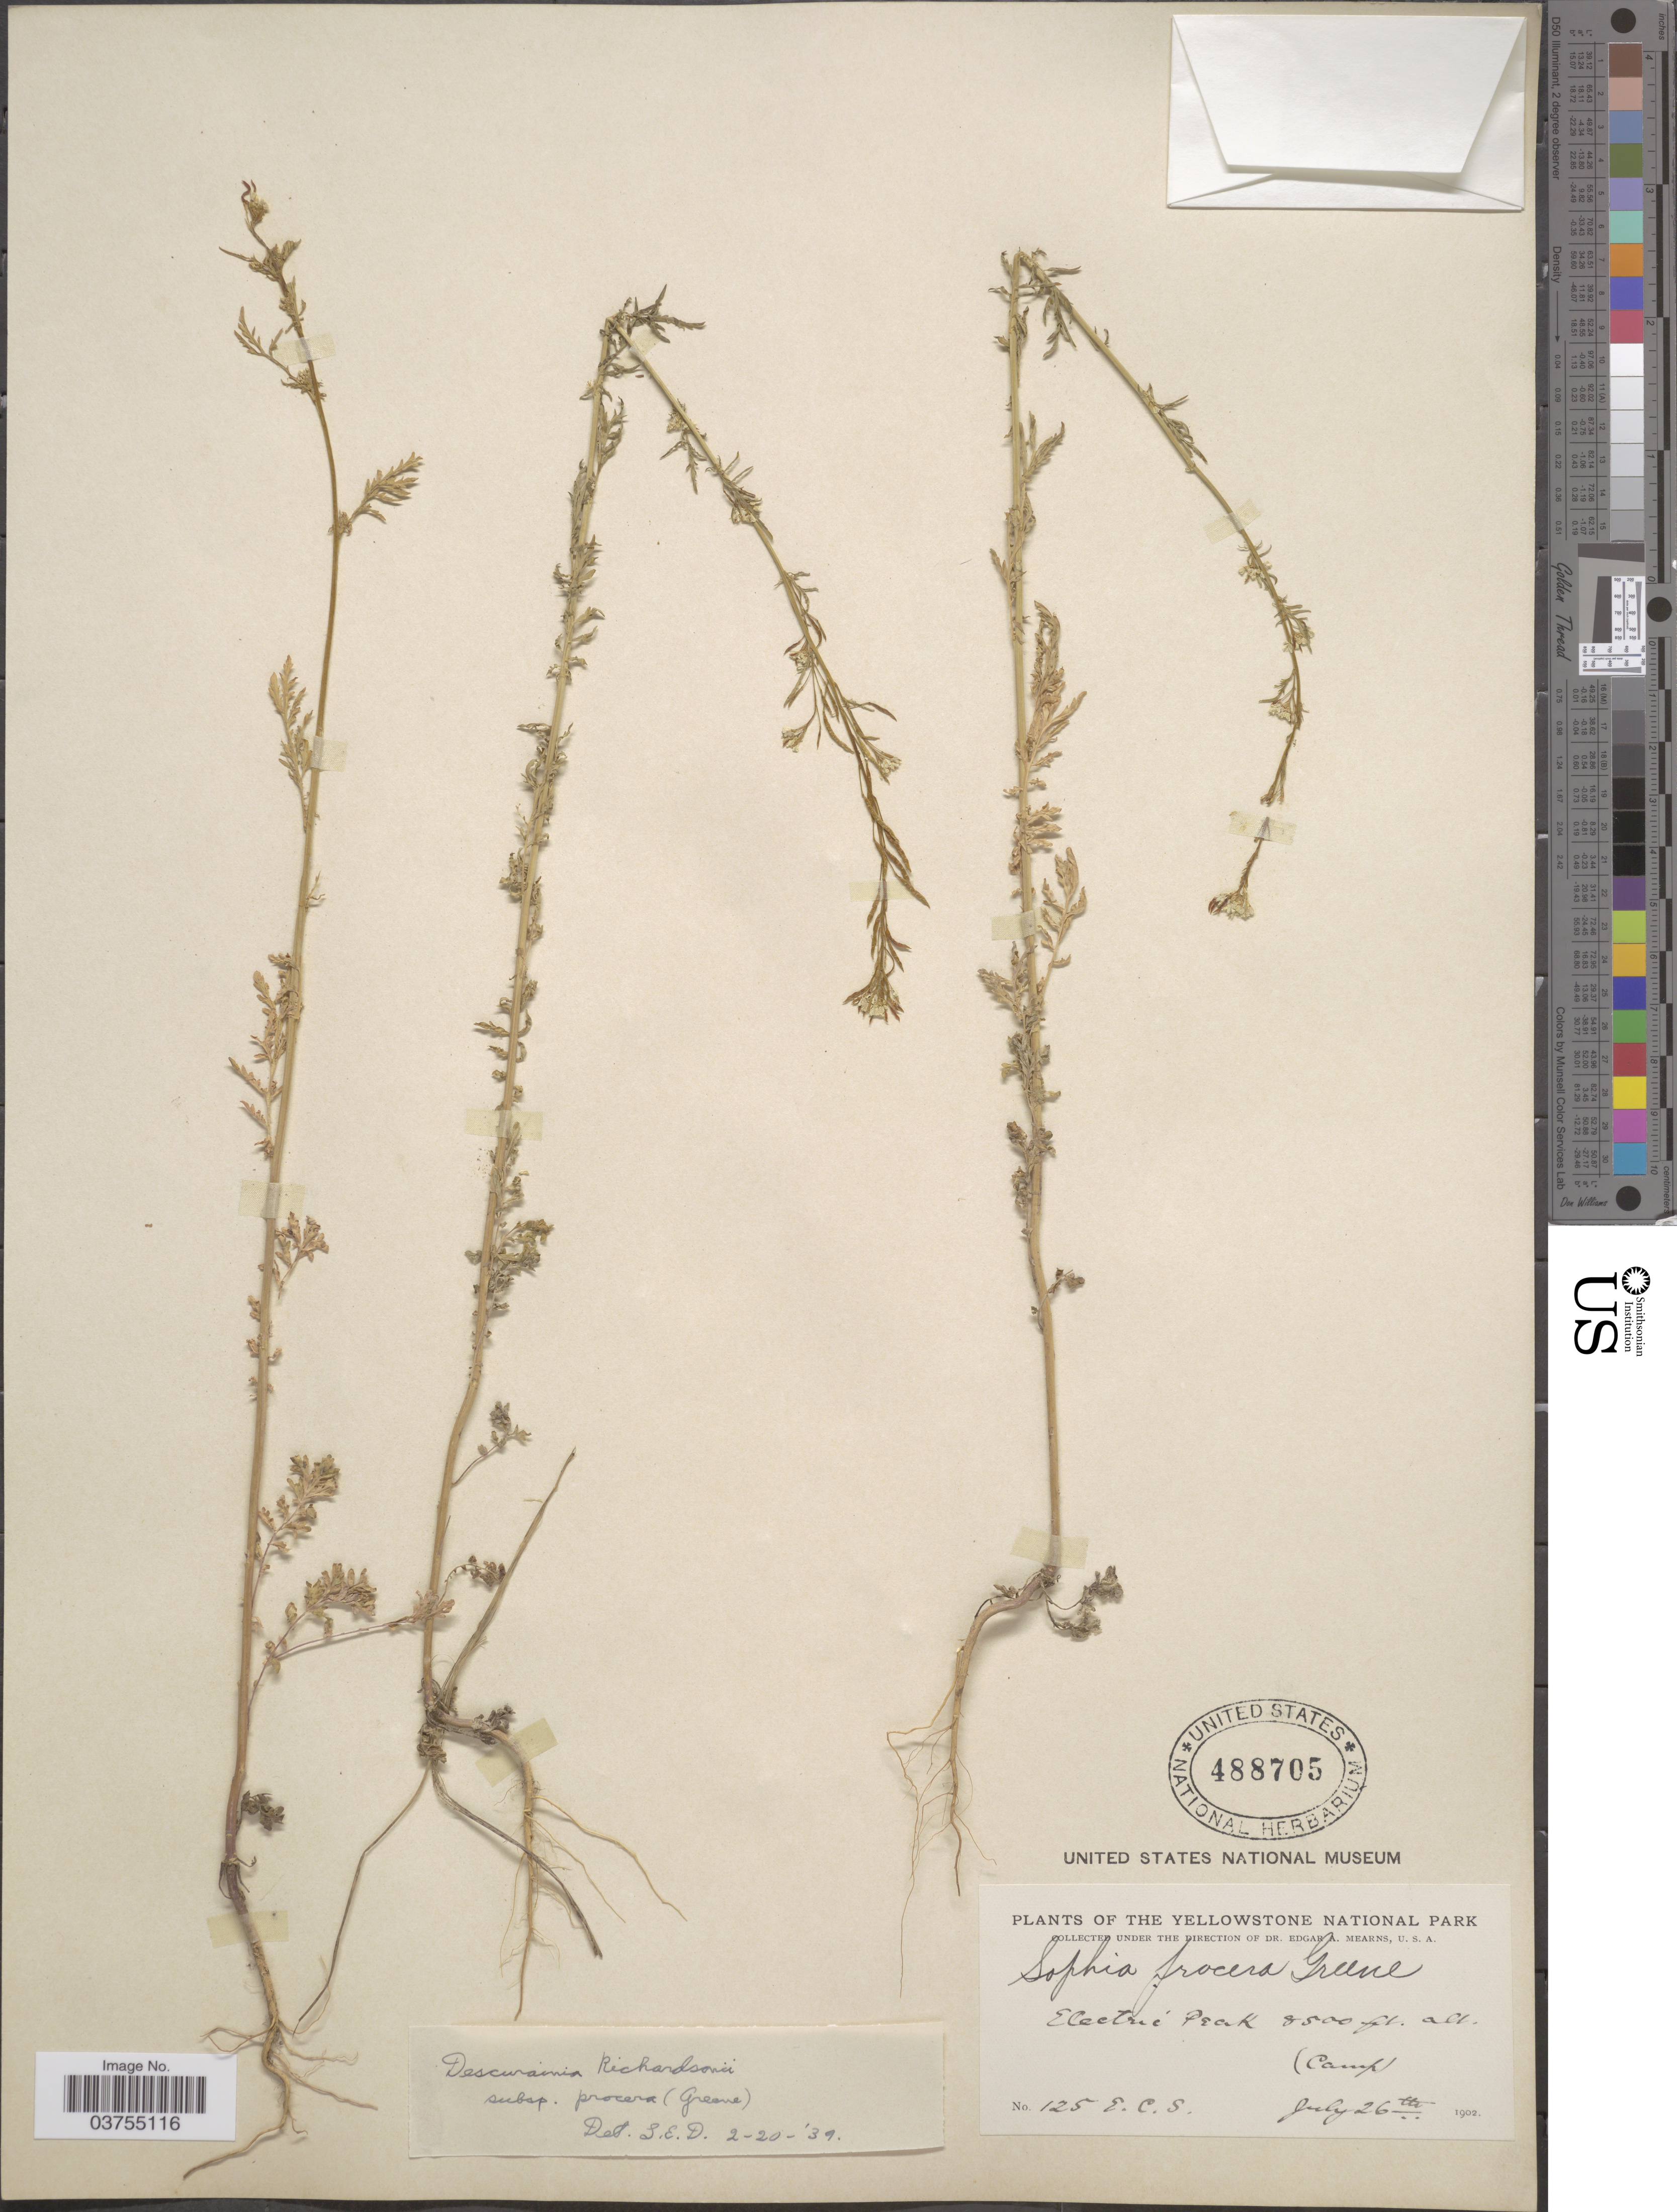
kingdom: Plantae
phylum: Tracheophyta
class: Magnoliopsida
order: Brassicales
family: Brassicaceae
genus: Descurainia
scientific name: Descurainia richardsonii subsp. procera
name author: (Greene) Detling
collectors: E. C. Smith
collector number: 125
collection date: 1902-07-26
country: United States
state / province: Montana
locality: The Yellowstone National Park. Electric Peak. (Camp).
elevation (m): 2591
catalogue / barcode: US 488705